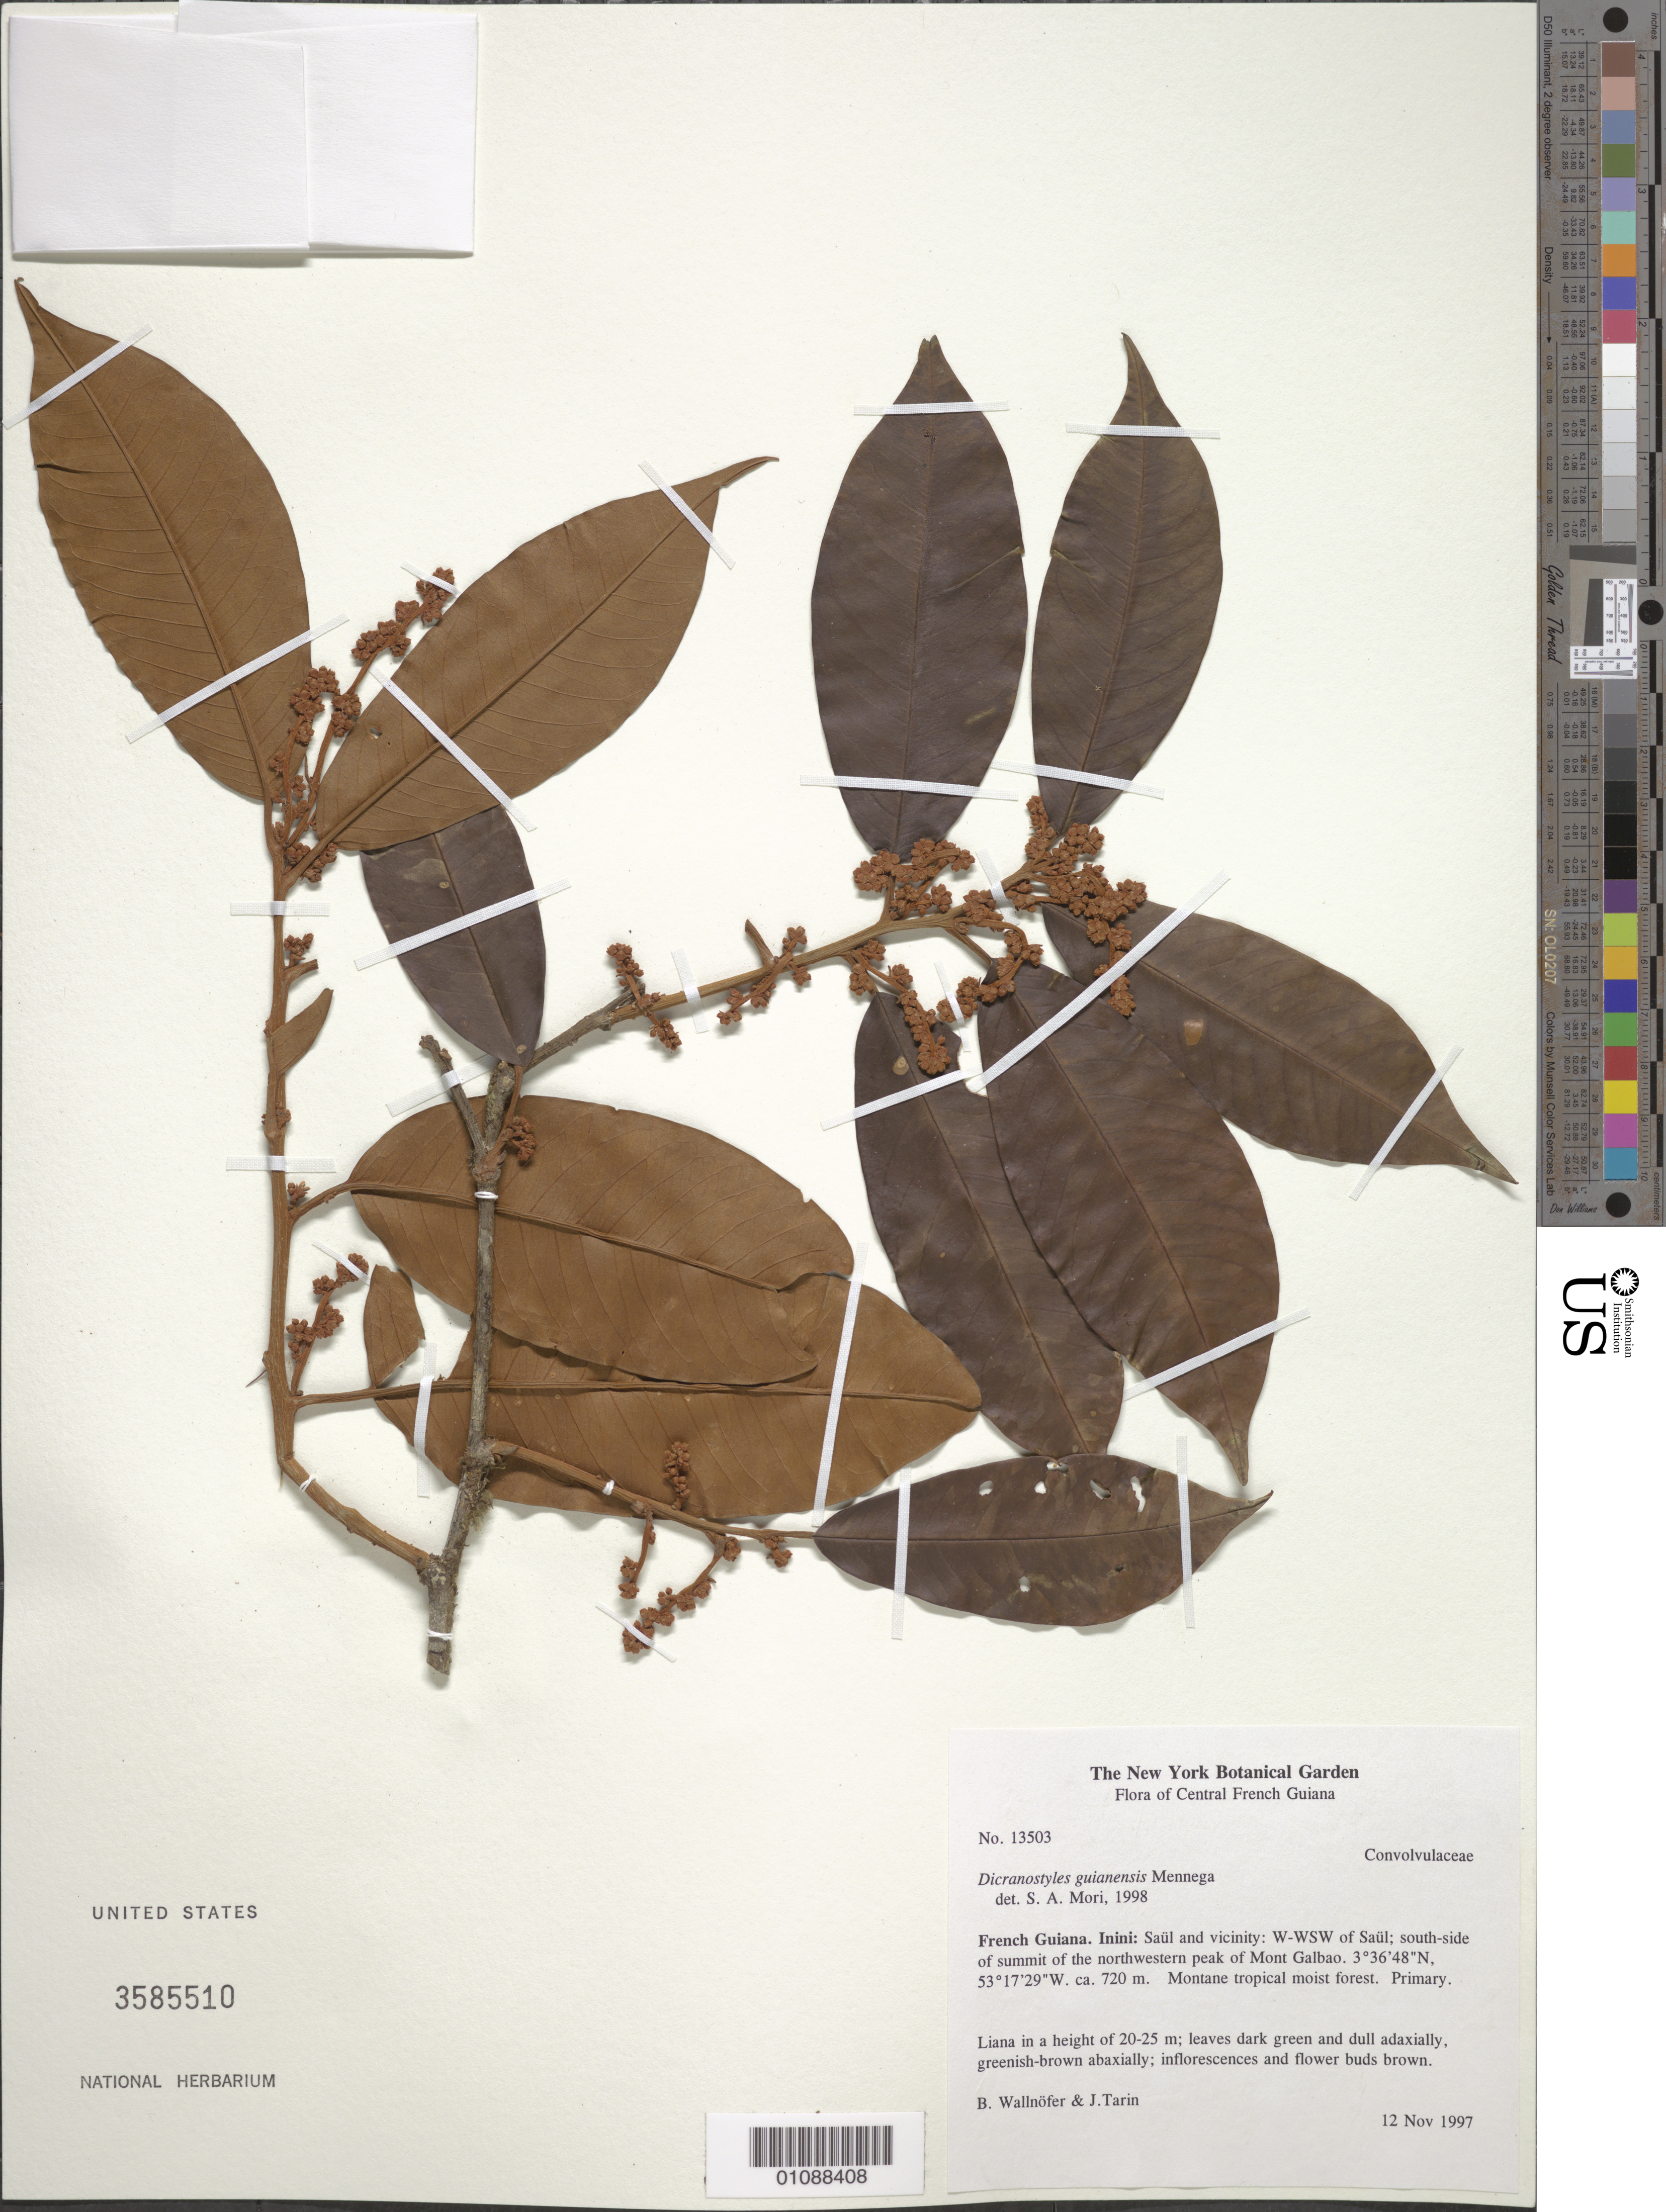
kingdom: Plantae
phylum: Tracheophyta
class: Magnoliopsida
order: Solanales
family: Convolvulaceae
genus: Dicranostyles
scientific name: Dicranostyles guianensis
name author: Mennega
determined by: Mori, Scott A.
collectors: B. Wallnöfer & J. Tarin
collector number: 13503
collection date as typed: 12-Nov-97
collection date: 1997-11-12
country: French Guiana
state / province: Saint-Laurent-du-Maroni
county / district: Saül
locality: Inini: Saül and vicinity: south-side of summit of the northwestern peak of Mont Galbao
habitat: Montane tropical moist forest. Primary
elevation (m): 720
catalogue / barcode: US 3585510